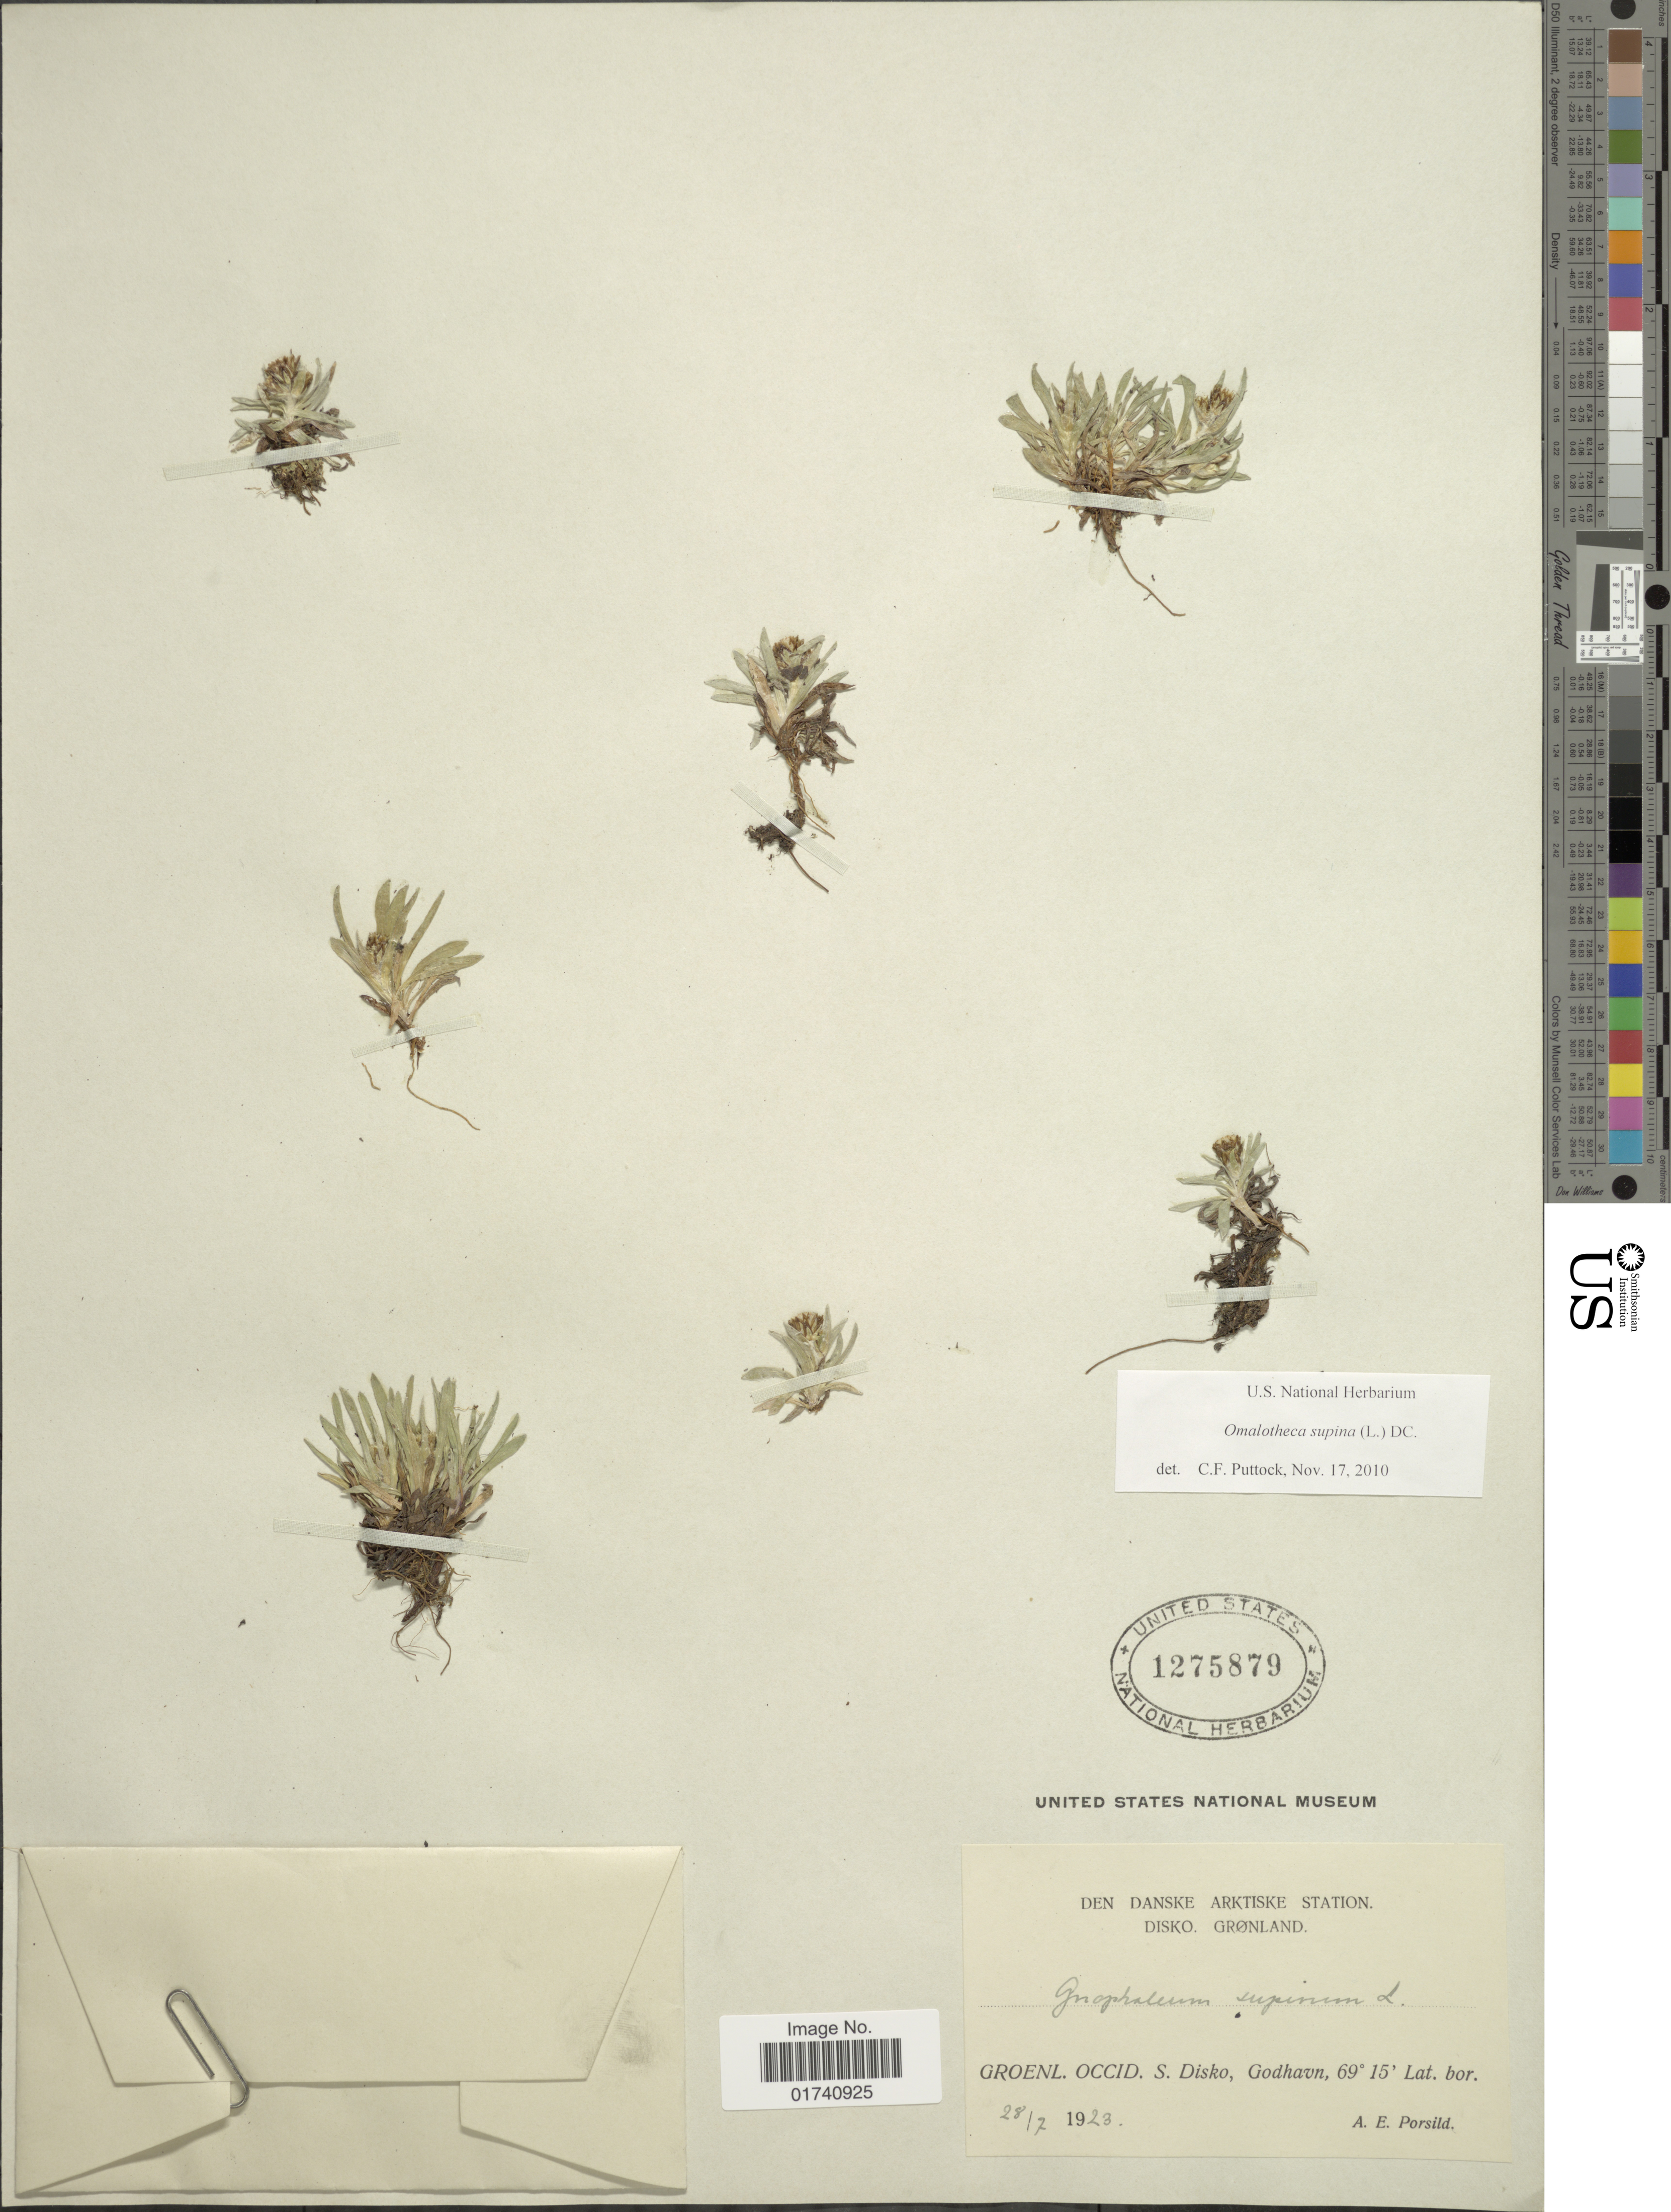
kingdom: Plantae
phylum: Tracheophyta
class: Magnoliopsida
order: Asterales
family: Asteraceae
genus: Omalotheca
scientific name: Omalotheca supina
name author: (L.) DC.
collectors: A. E. Porsild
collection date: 1923-07-28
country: Greenland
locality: Groenl. Occid. S. Disko, Godhavn.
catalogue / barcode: US 1275879